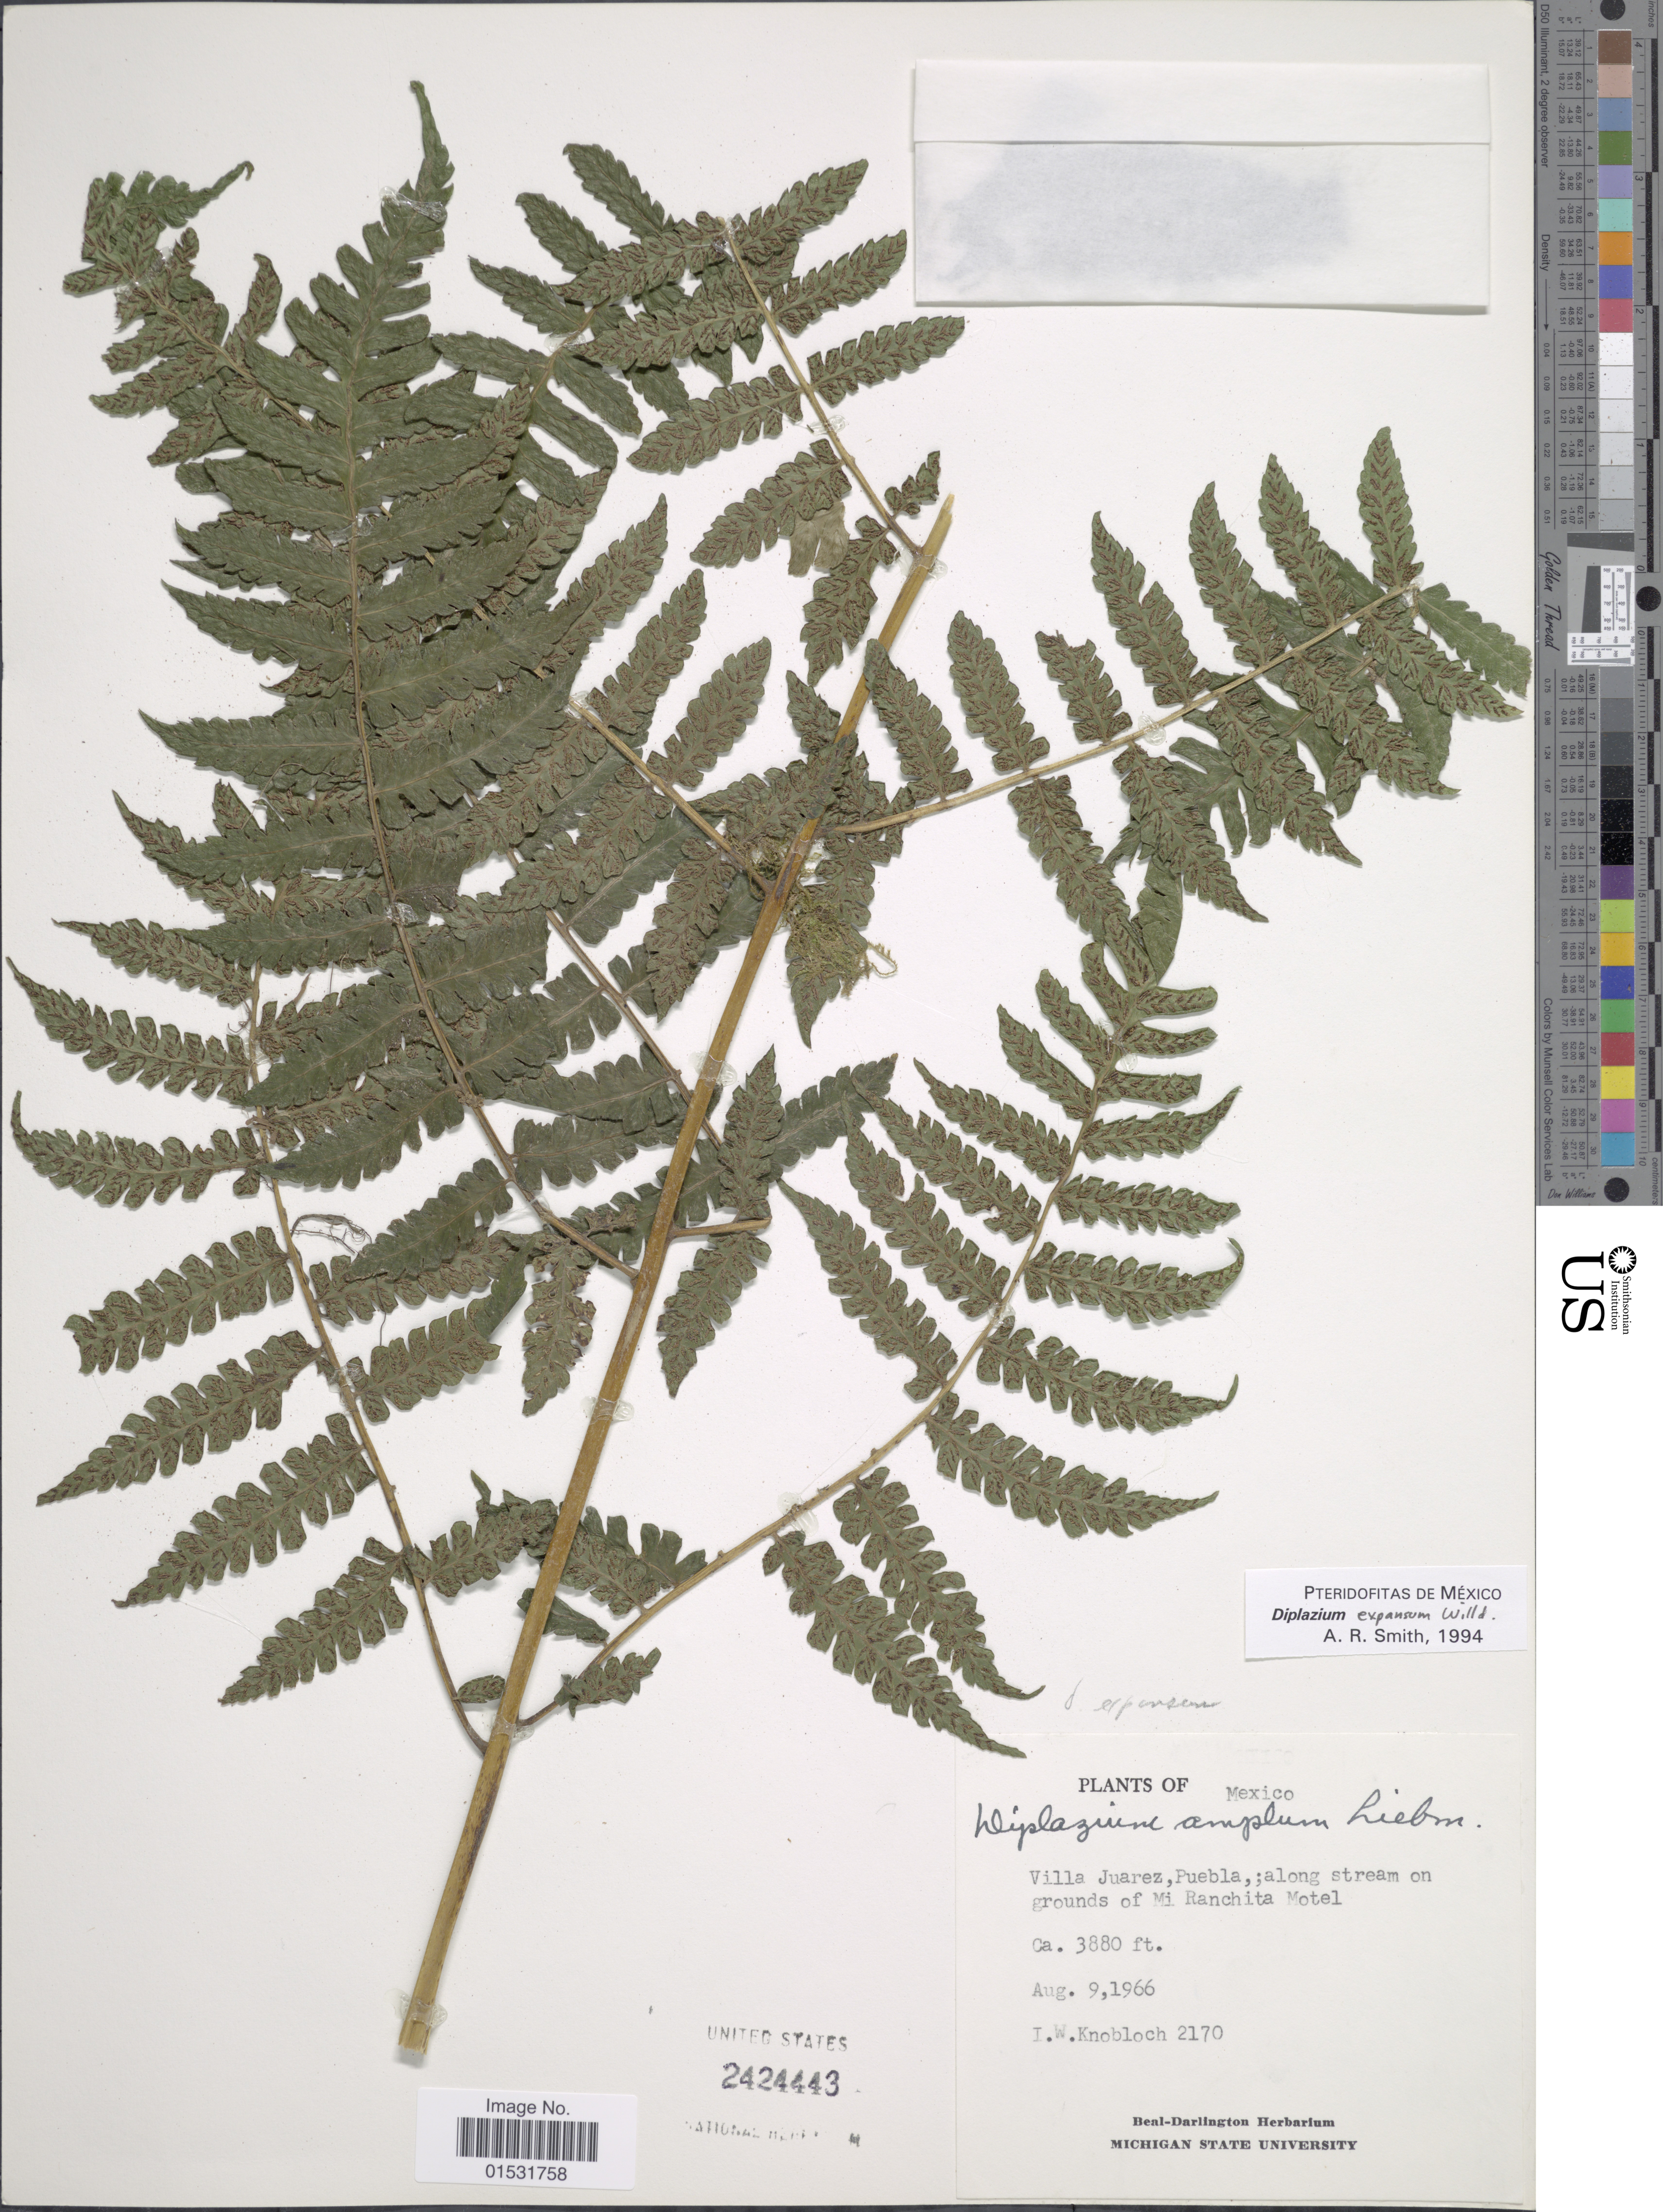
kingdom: Plantae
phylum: Tracheophyta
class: Polypodiopsida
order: Polypodiales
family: Athyriaceae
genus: Diplazium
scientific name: Diplazium hians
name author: Kunze ex Klotzsch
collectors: I. W. Knobloch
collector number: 2170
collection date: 1966-08-09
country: Mexico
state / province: Puebla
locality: Villa Juarez, Puebla; along stream on grounds Mi Ranchita Motel.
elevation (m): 1183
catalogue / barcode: US 2424443